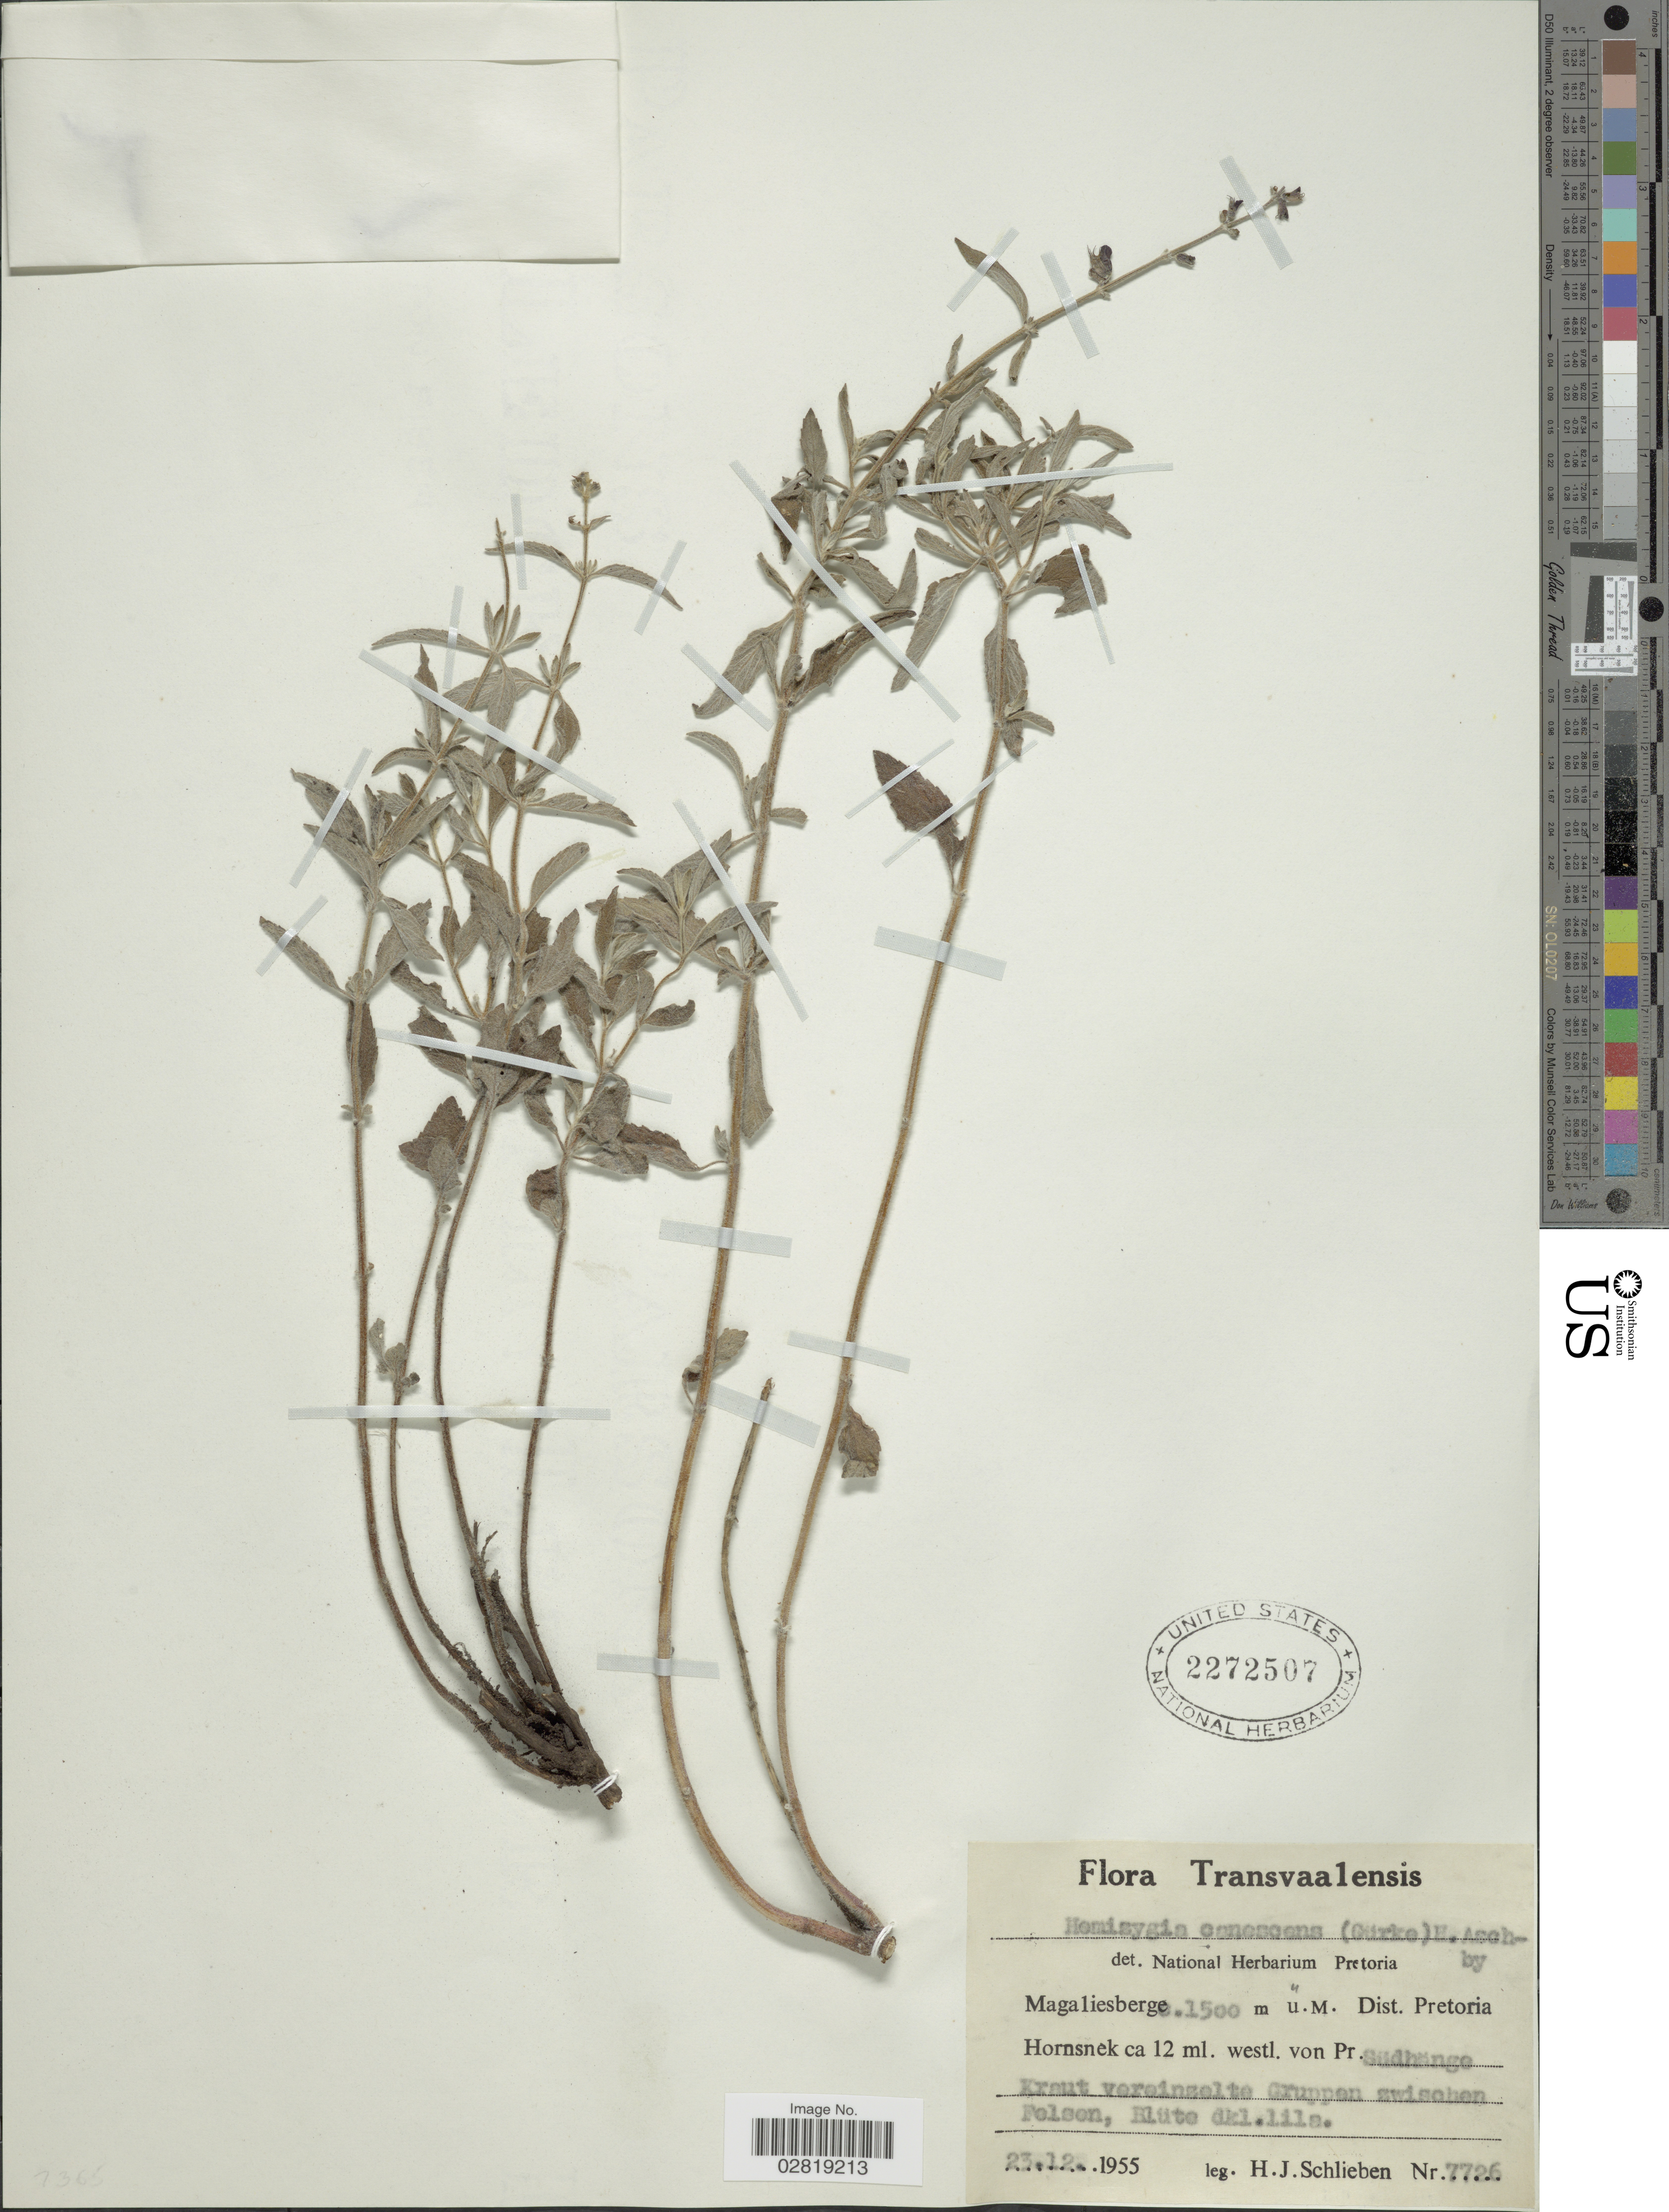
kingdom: Plantae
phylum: Tracheophyta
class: Magnoliopsida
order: Lamiales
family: Lamiaceae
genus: Hemizygia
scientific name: Hemizygia bracteosa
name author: (Benth.) Briq.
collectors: H. J. Schlieben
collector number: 7726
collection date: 1955-12-23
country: South Africa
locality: Transvaalensis. Magaliesberge. Dist. Pretoria. Hornsnek ca 12 ml. westl. von Pr. Südhänge.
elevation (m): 1500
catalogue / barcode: US 2272507